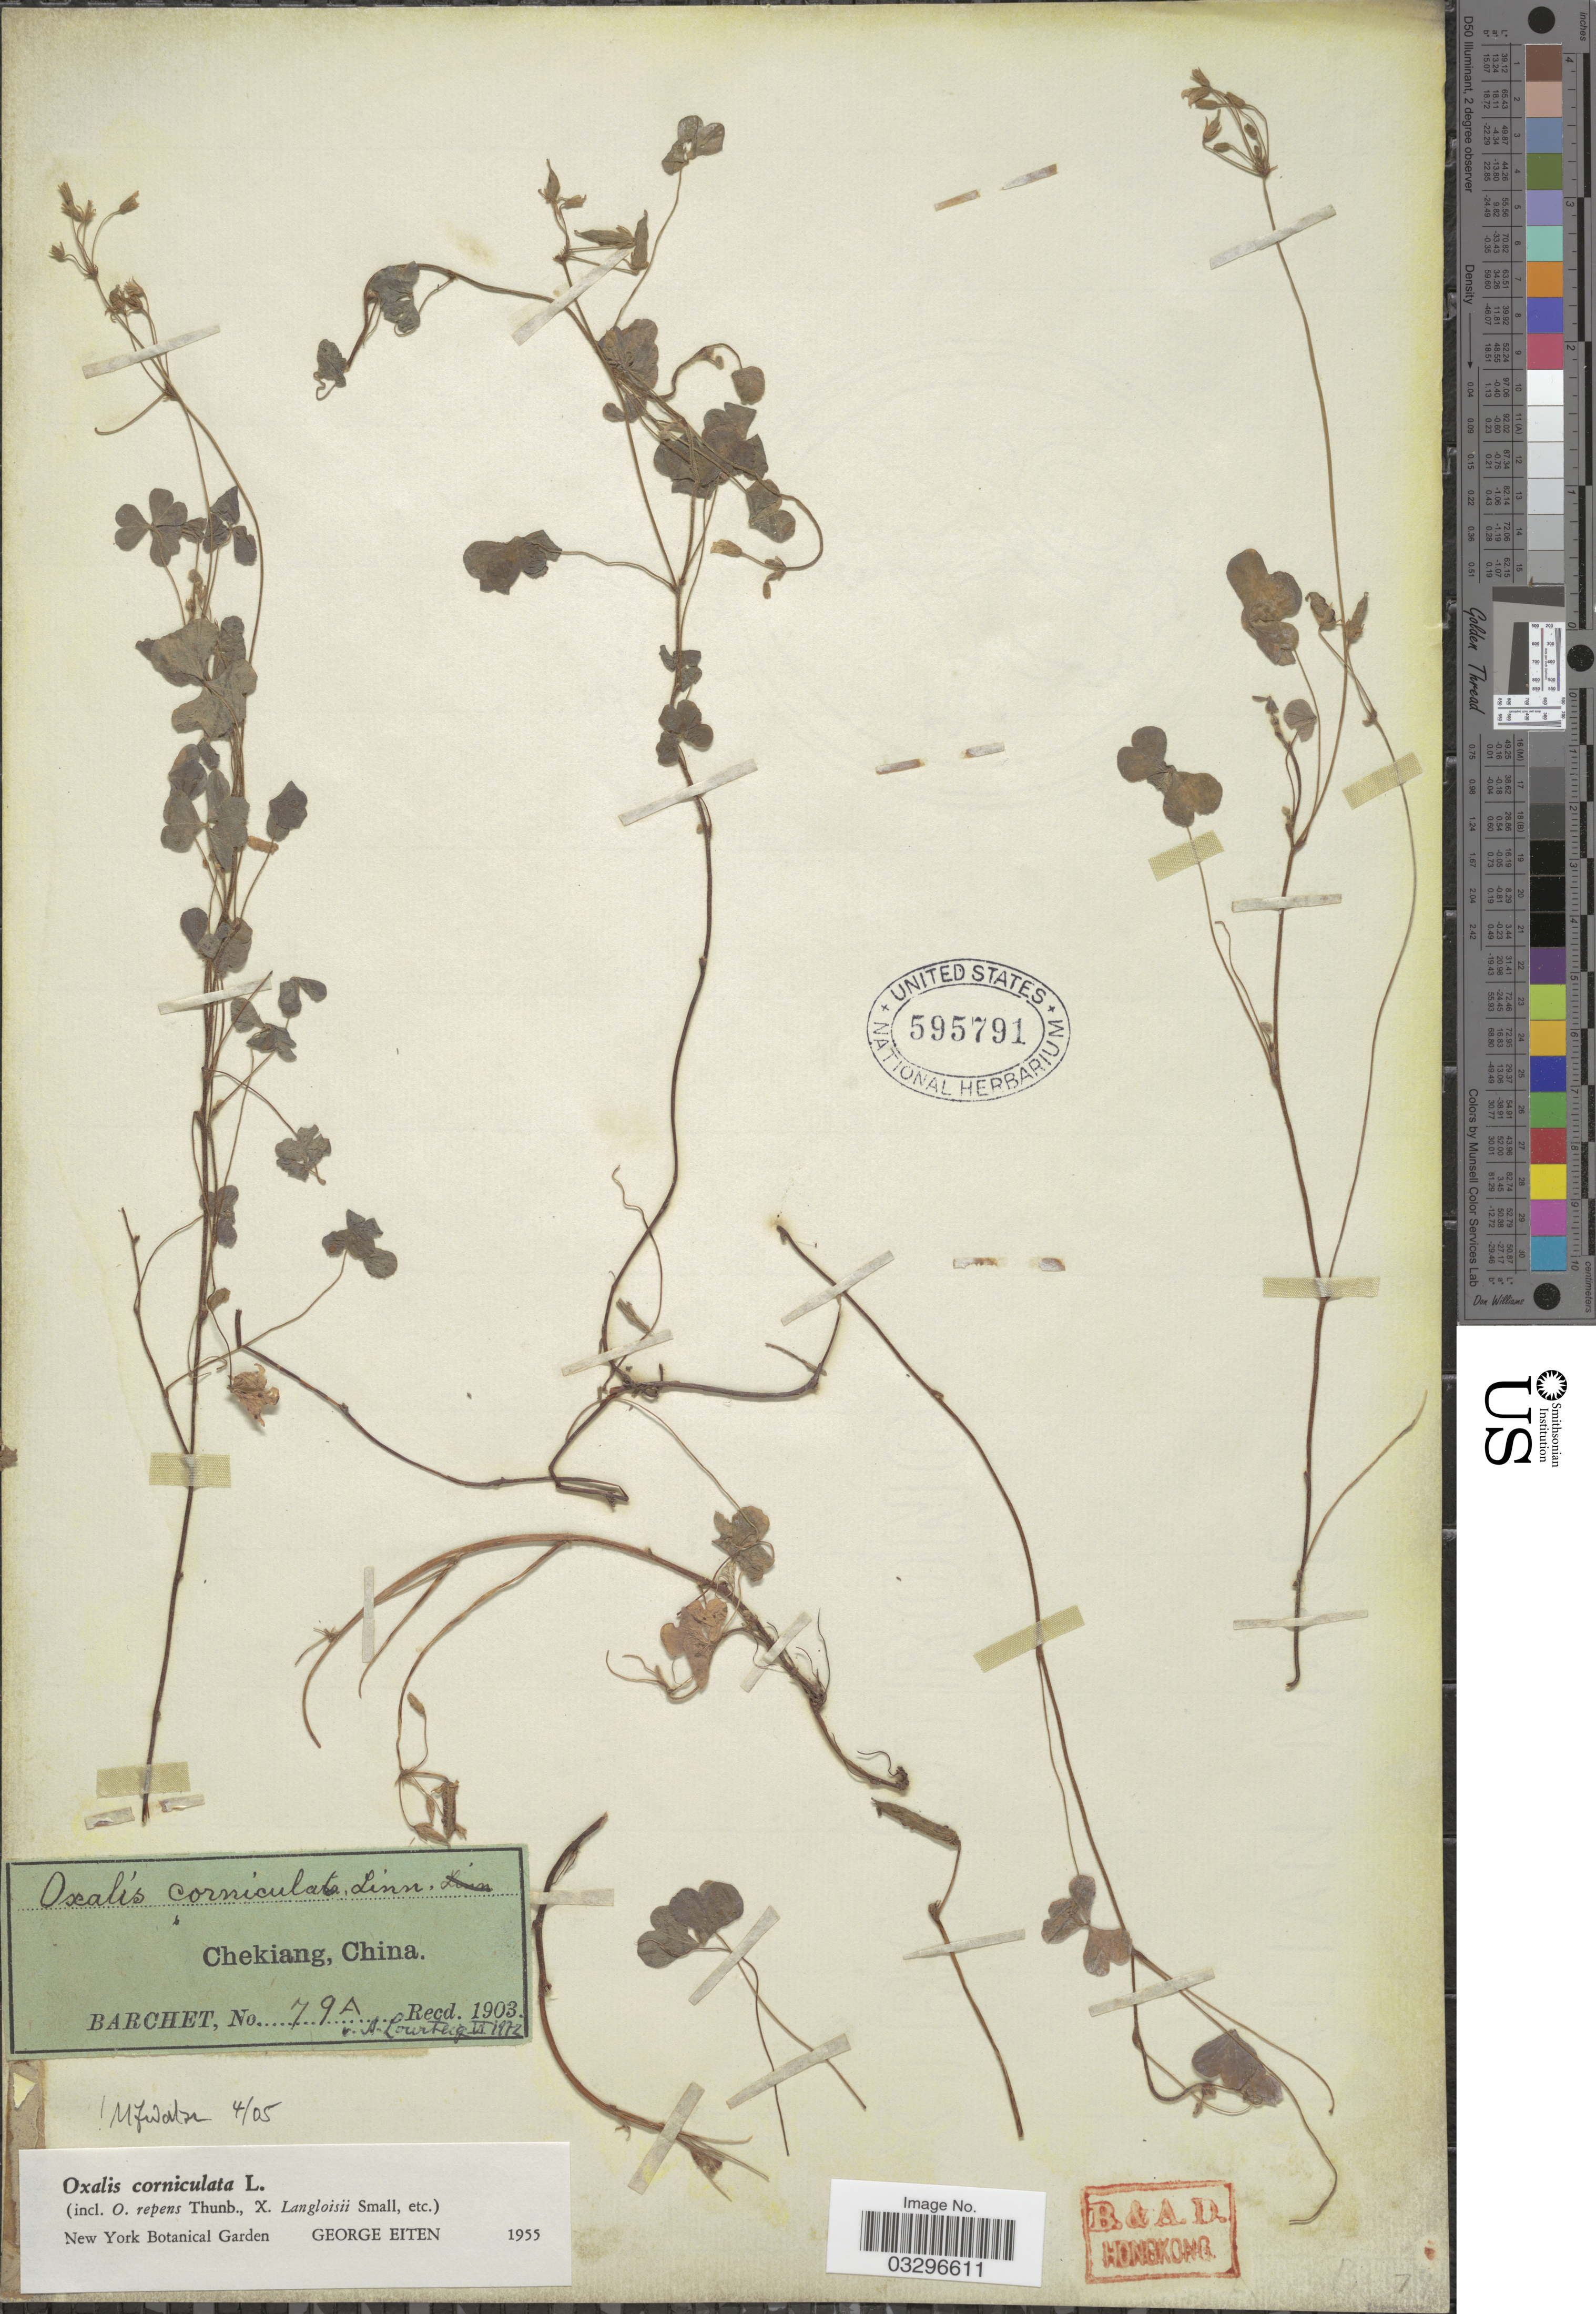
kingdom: Plantae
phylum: Tracheophyta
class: Magnoliopsida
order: Oxalidales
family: Oxalidaceae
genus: Oxalis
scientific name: Oxalis corniculata var. corniculata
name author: L.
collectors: Barchet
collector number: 79A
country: China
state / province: Zhejiang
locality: Chekiang.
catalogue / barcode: US 595791